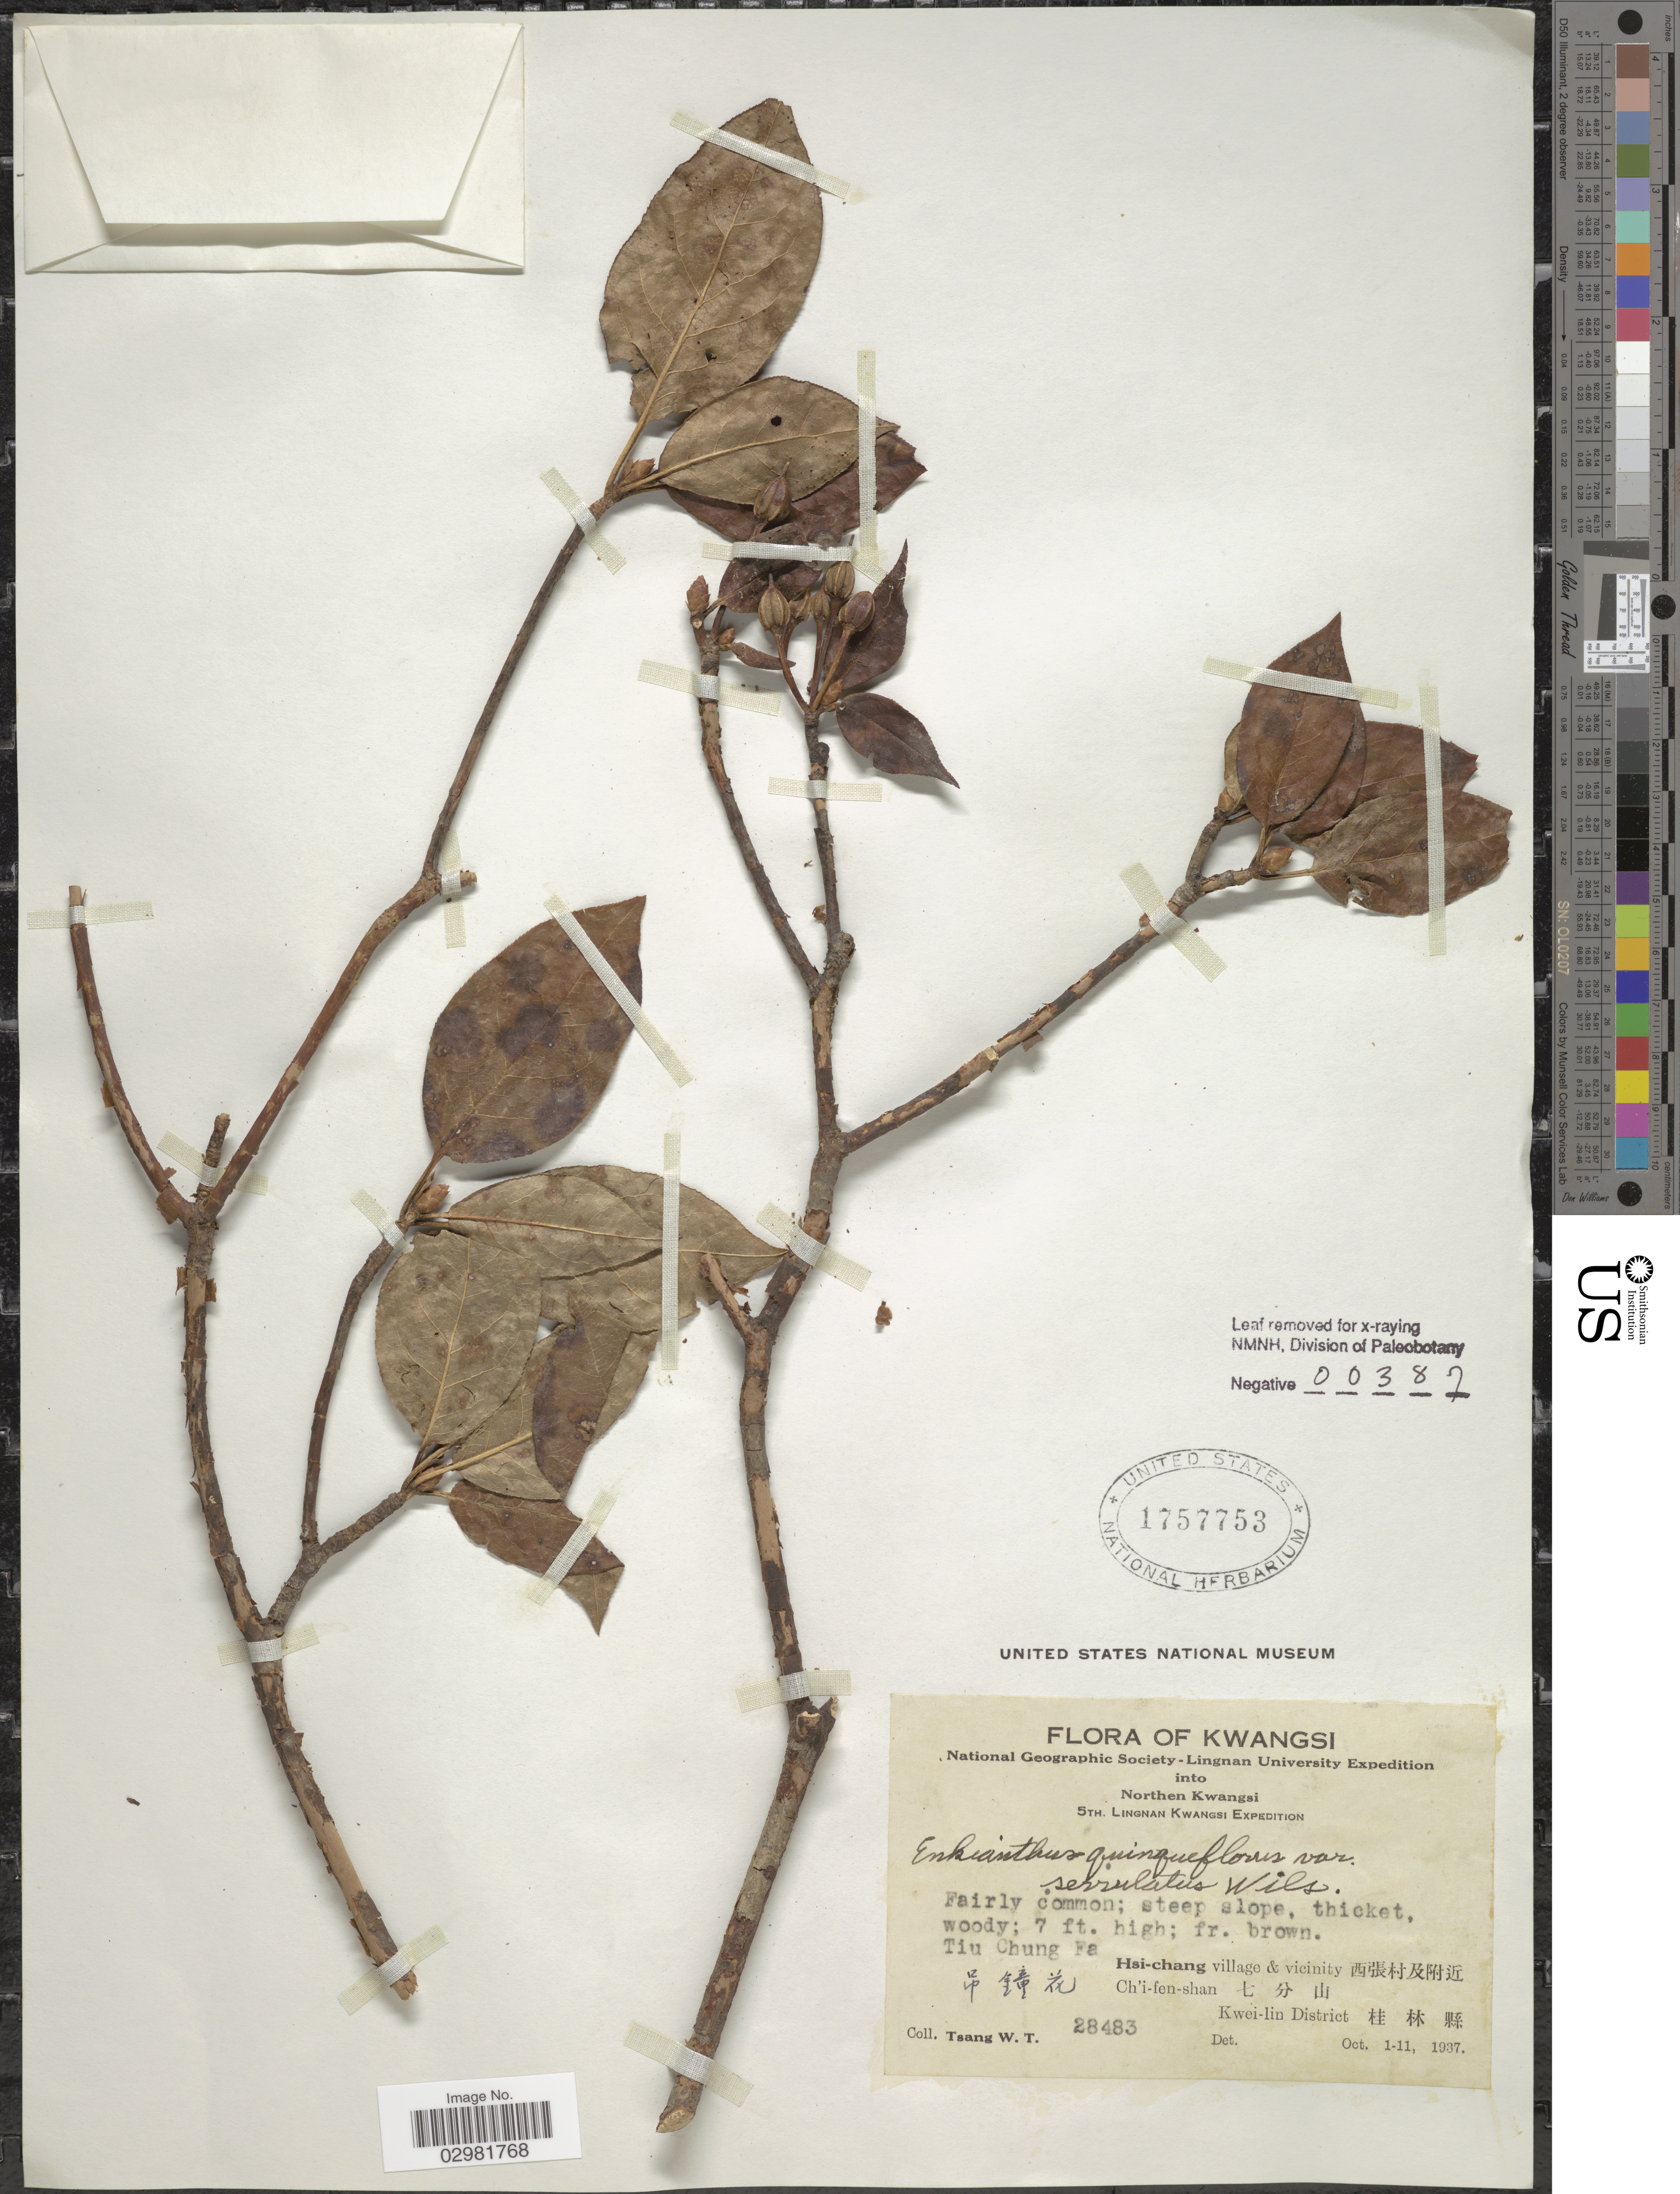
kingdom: Plantae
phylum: Tracheophyta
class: Magnoliopsida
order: Ericales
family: Ericaceae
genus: Enkianthus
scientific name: Enkianthus quinqueflorus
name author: Lour.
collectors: W. T. Tsang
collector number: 28483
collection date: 1937-10-01/1937-10-11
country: China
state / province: Guangxi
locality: Kwangsi, Northern Kwangsi. Tiu Chung Fa. Hsi-chang village & vicinity. Ch'i-fen-shan, Kwei-lin District.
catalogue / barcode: US 1757753